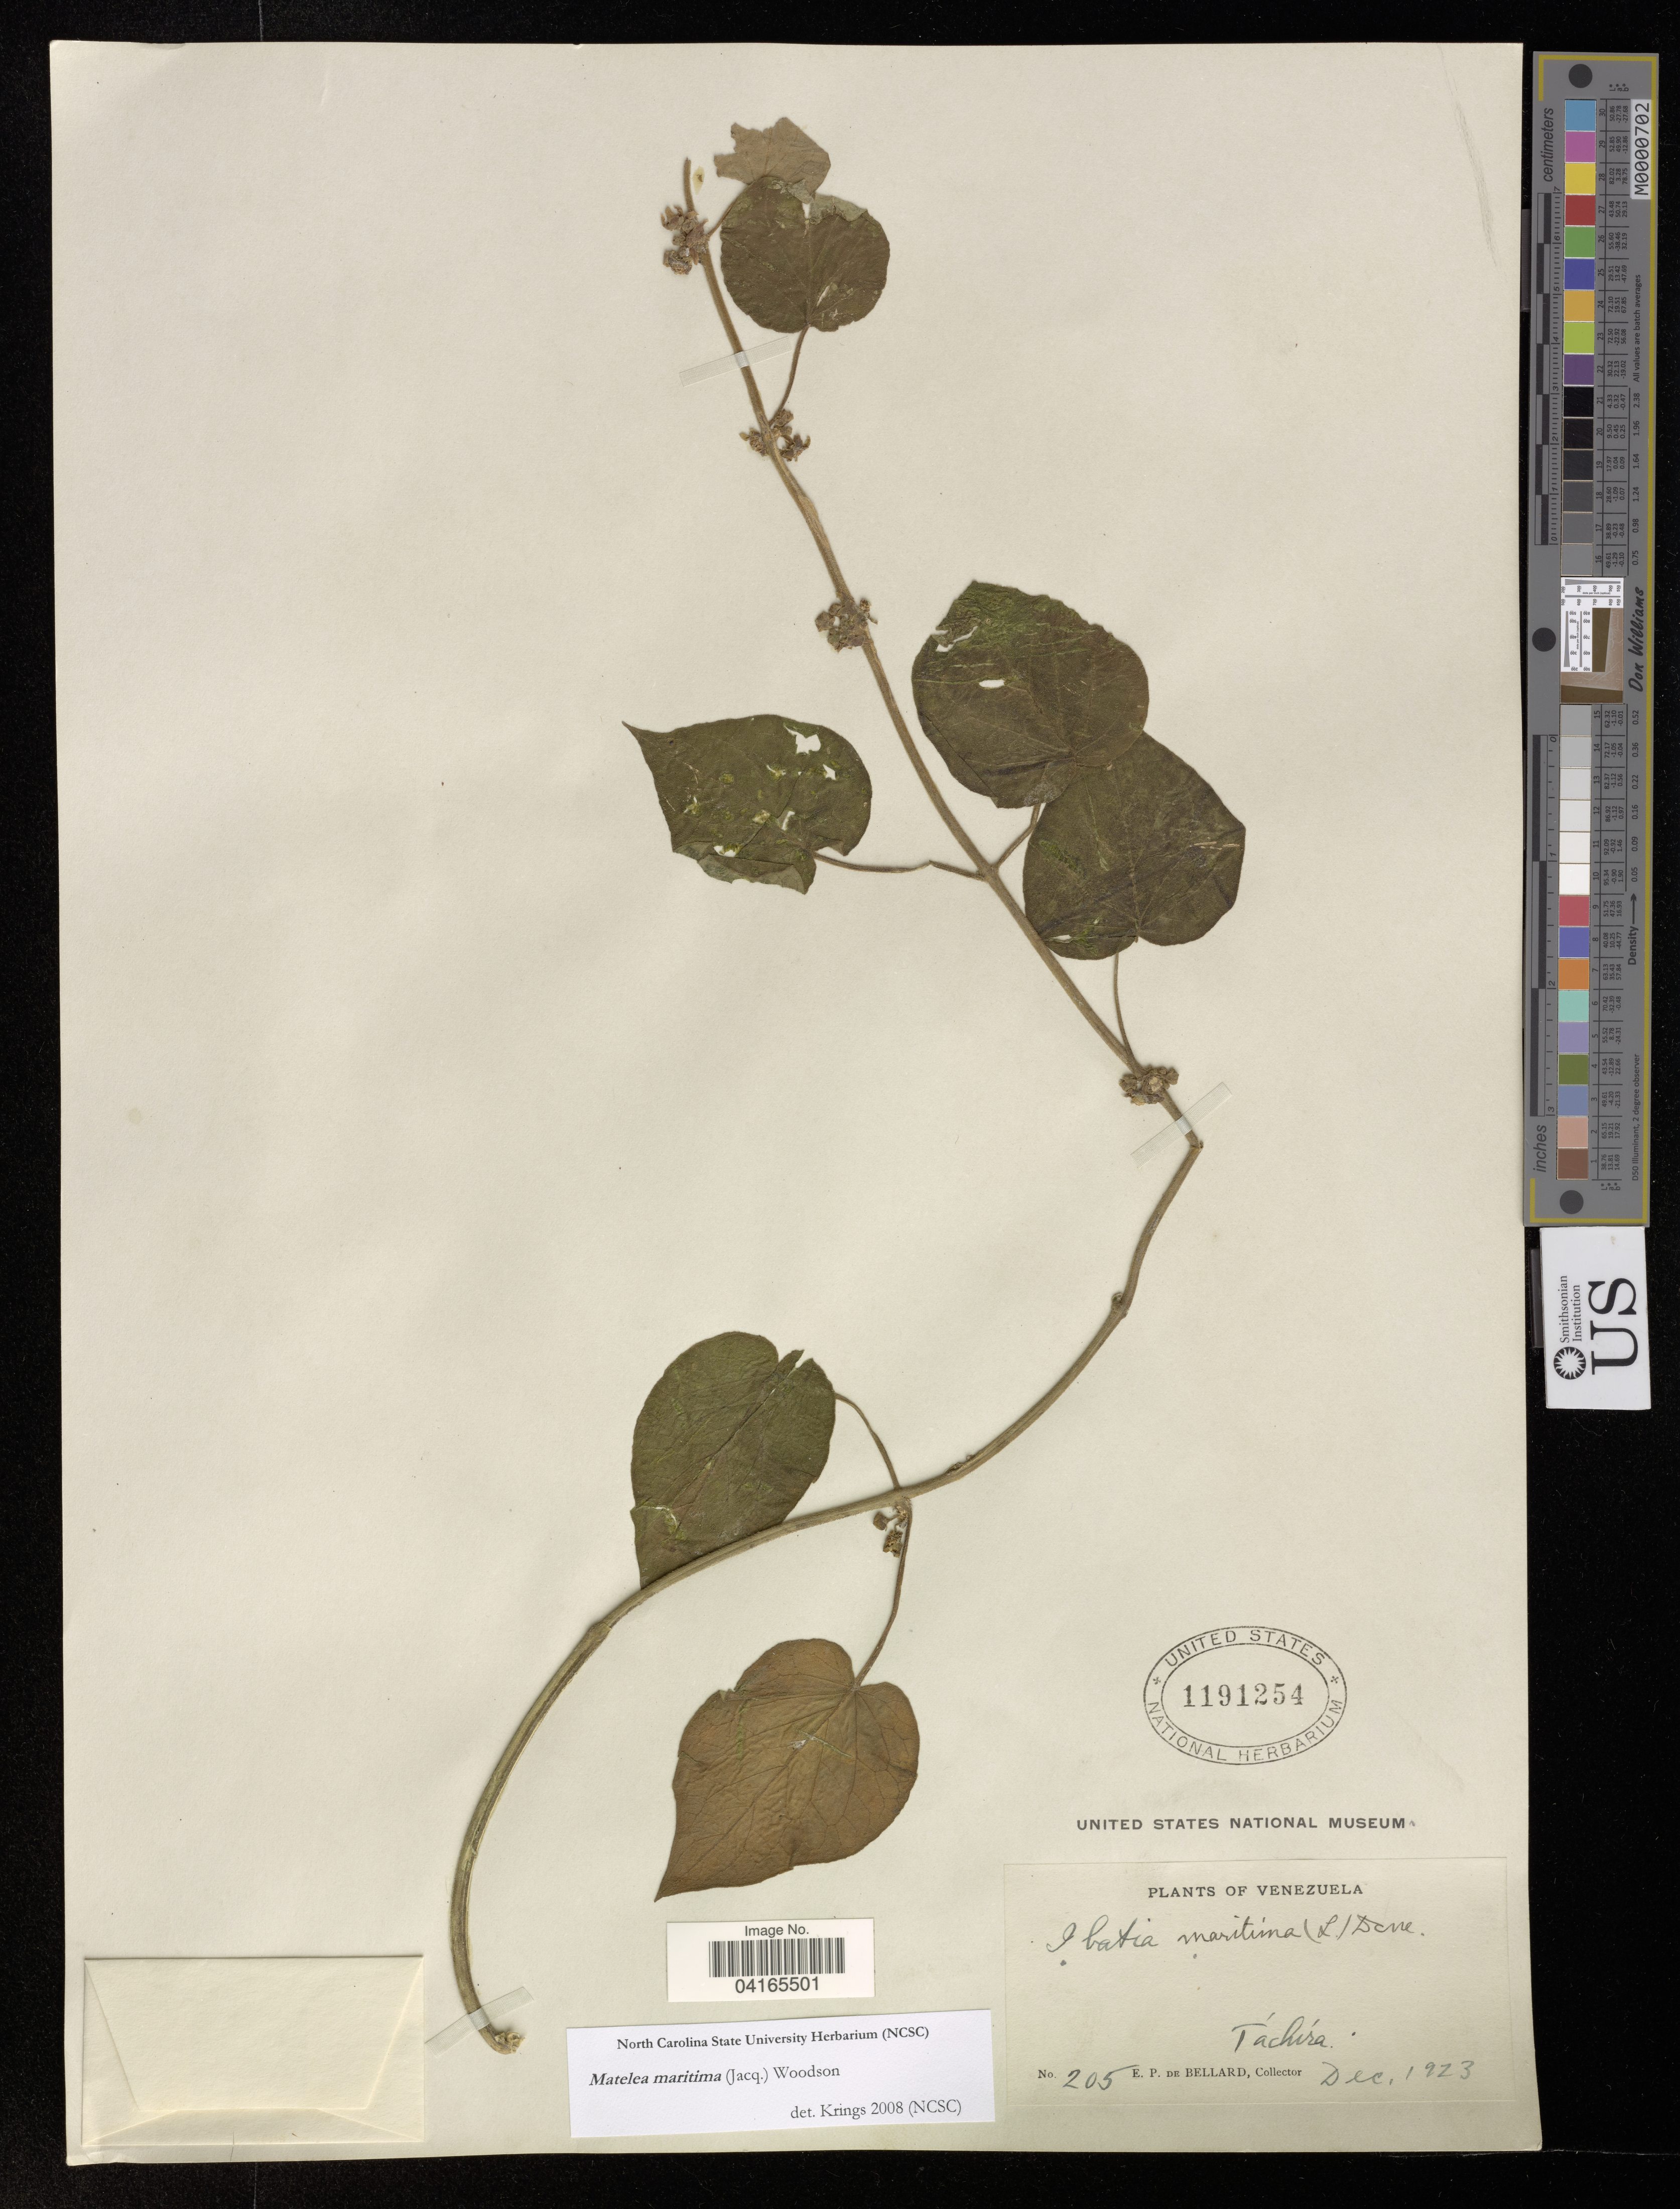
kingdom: Plantae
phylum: Tracheophyta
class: Magnoliopsida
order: Gentianales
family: Apocynaceae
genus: Matelea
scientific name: Matelea maritima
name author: (Jacq.) Woodson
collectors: E. de Bellard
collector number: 205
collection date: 1923-12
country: Venezuela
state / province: Tachira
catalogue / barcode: US 1191254